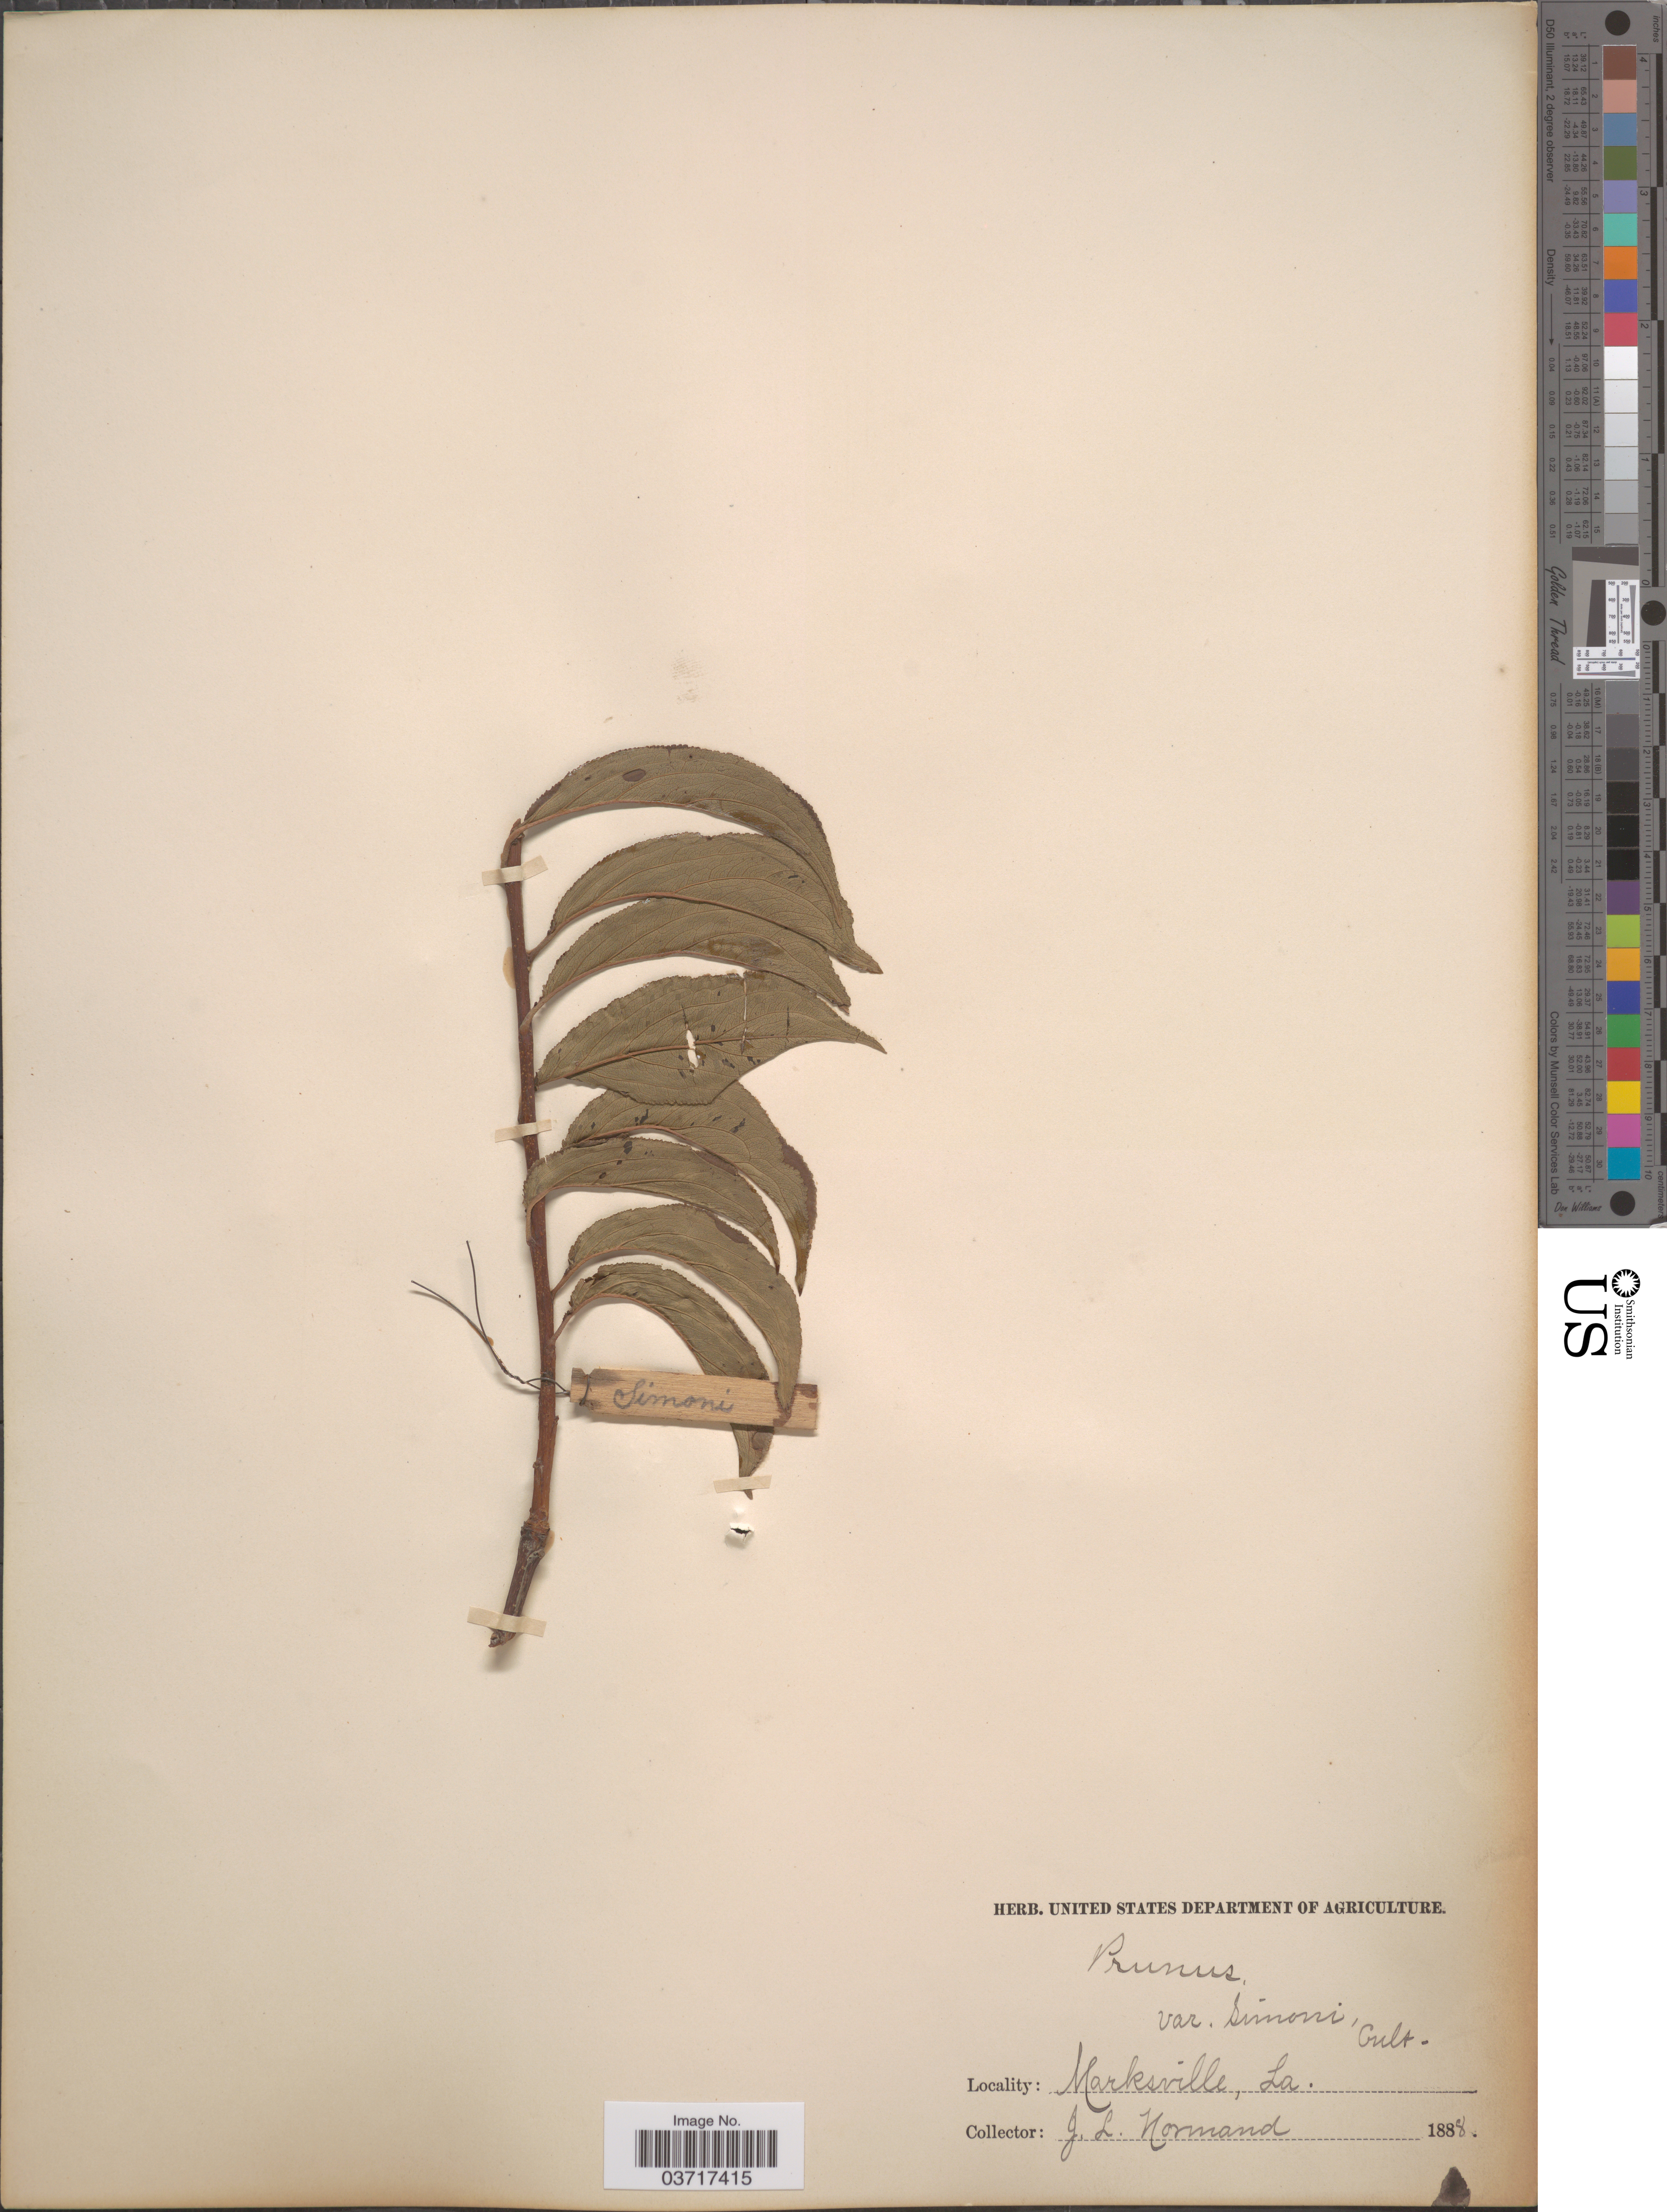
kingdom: Plantae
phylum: Tracheophyta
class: Magnoliopsida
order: Rosales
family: Rosaceae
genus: Prunus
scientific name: Prunus spinosa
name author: L.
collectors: J. Normand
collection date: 1888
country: United States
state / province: Louisiana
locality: Marksville.